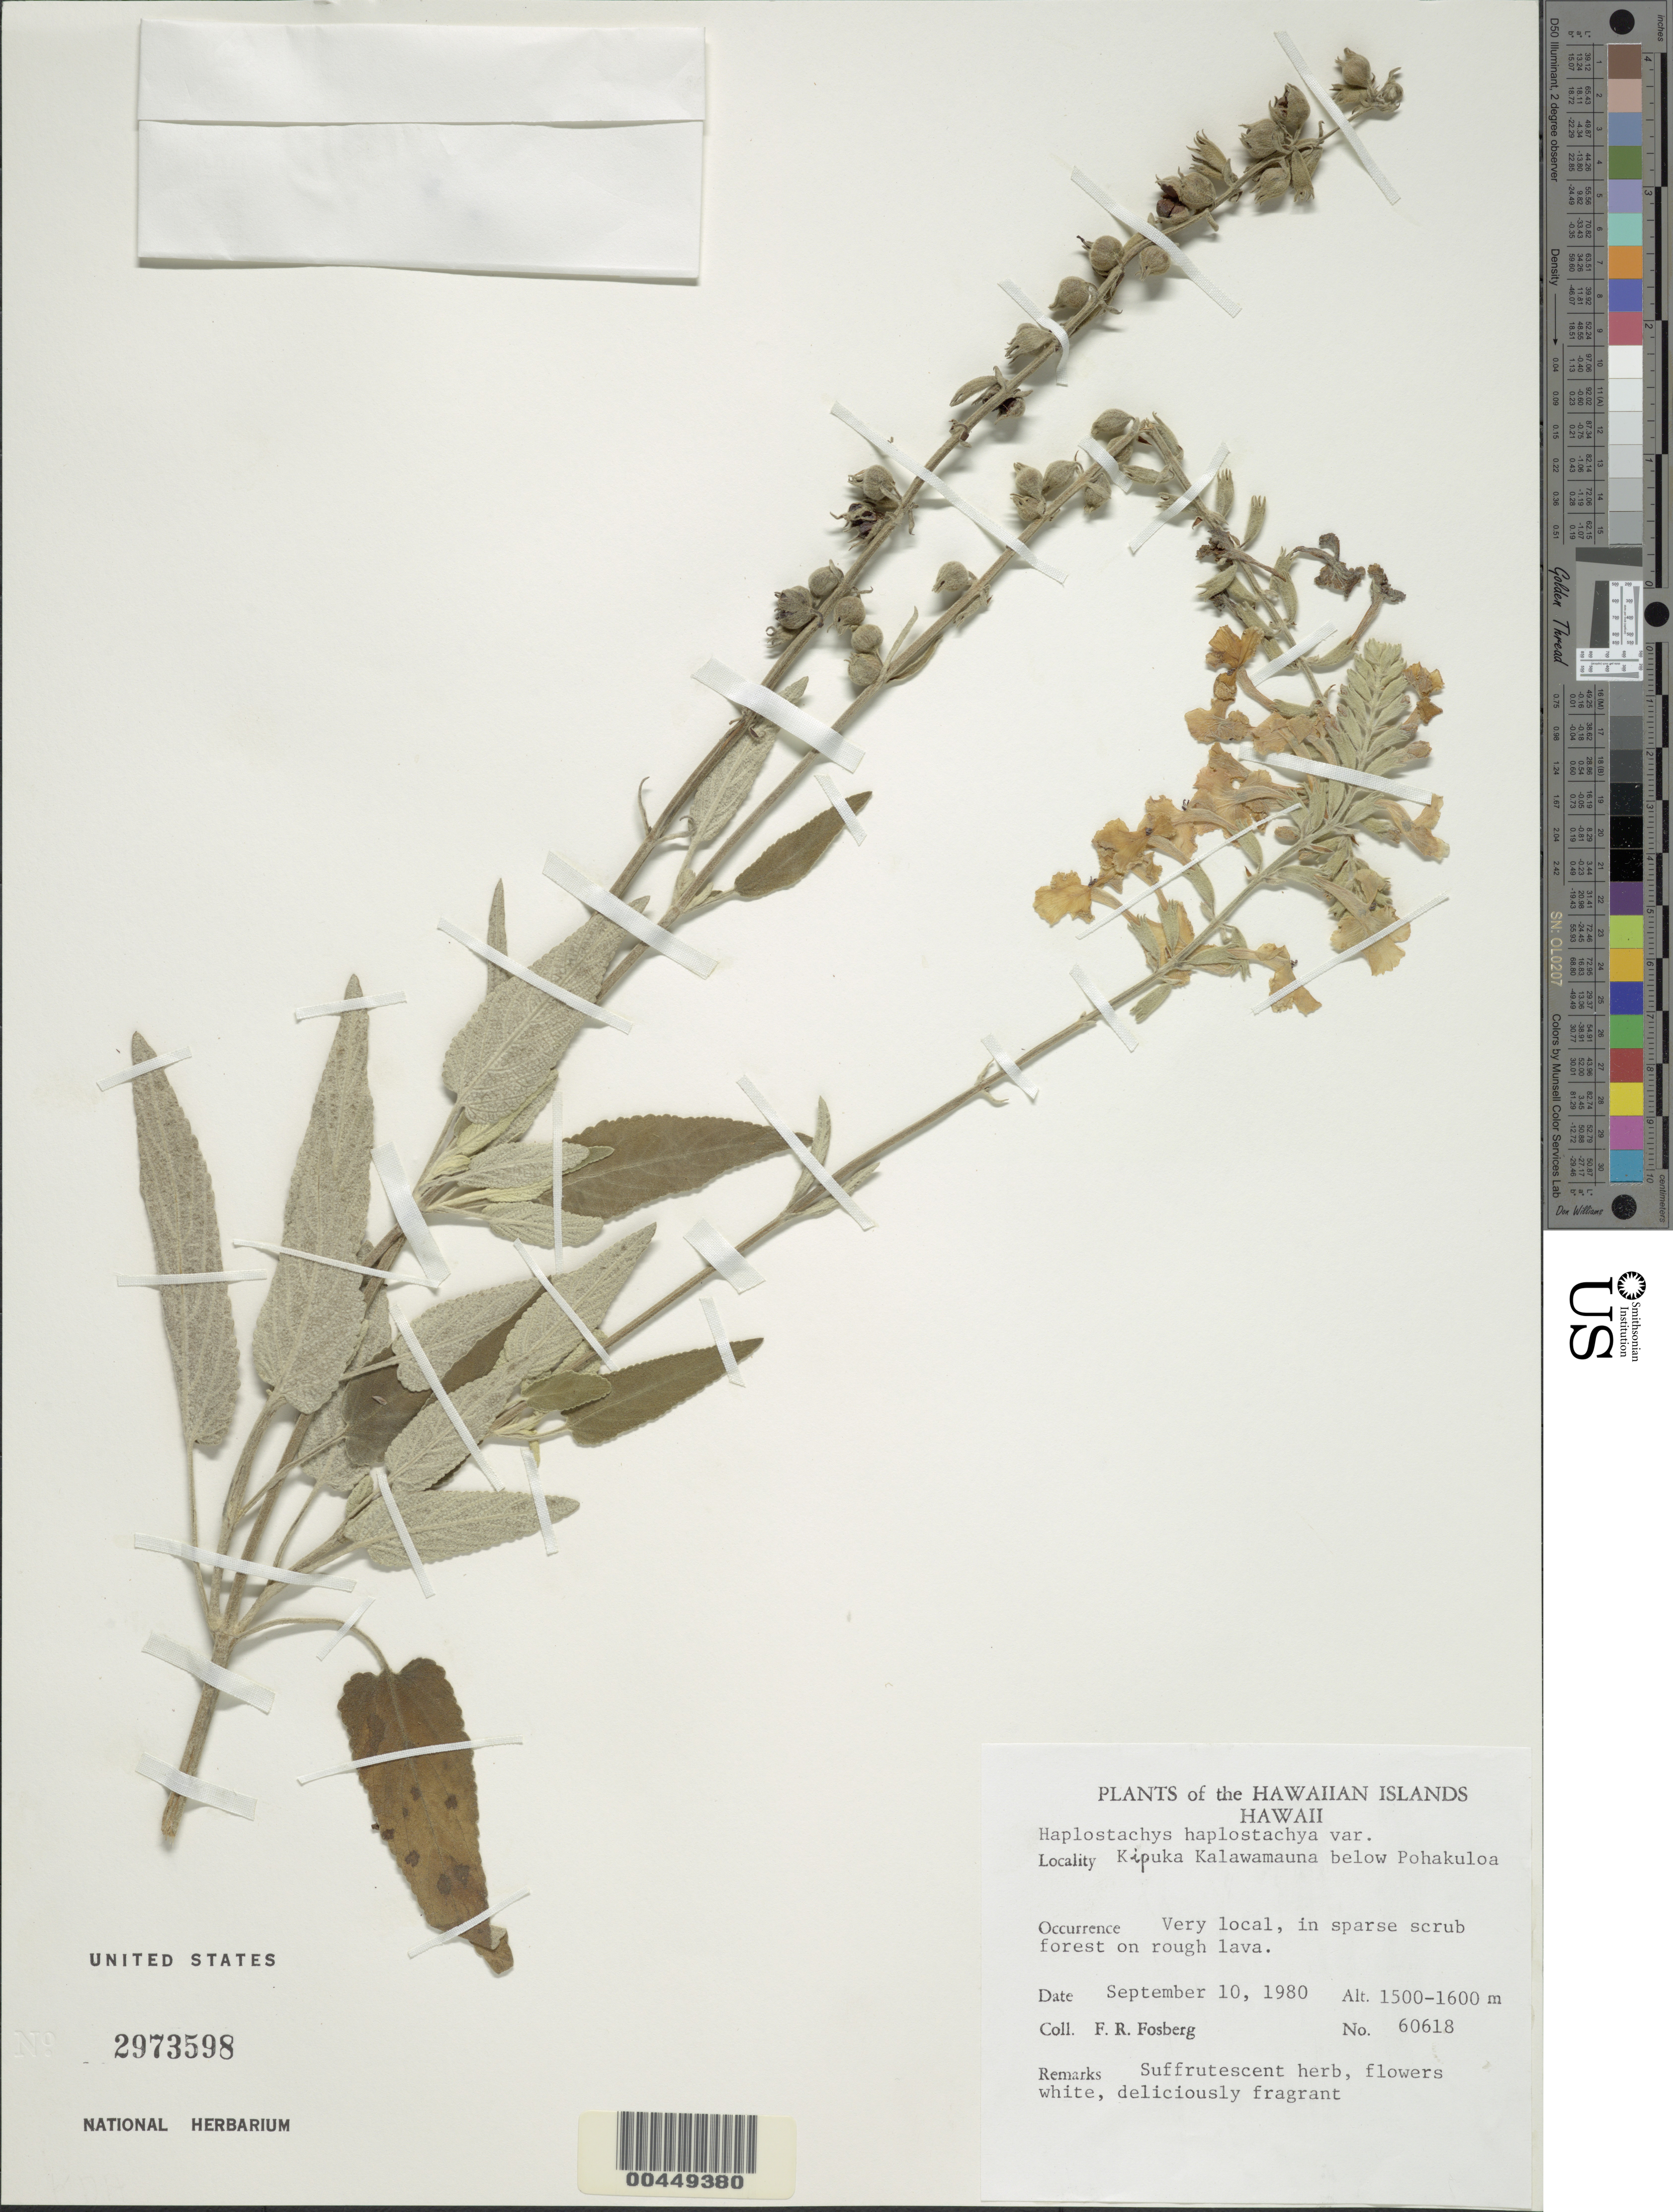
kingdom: Plantae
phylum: Tracheophyta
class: Magnoliopsida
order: Lamiales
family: Lamiaceae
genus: Haplostachys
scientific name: Haplostachys haplostachya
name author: (A. Gray) H. St. John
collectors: F. R. Fosberg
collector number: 60618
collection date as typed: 10 Sep 1980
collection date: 1980-09-10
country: United States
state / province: Hawaii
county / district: Hawaii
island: Hawaii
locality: Kipuka Kalawamauna below Pohakuloa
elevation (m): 457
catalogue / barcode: US 2973598